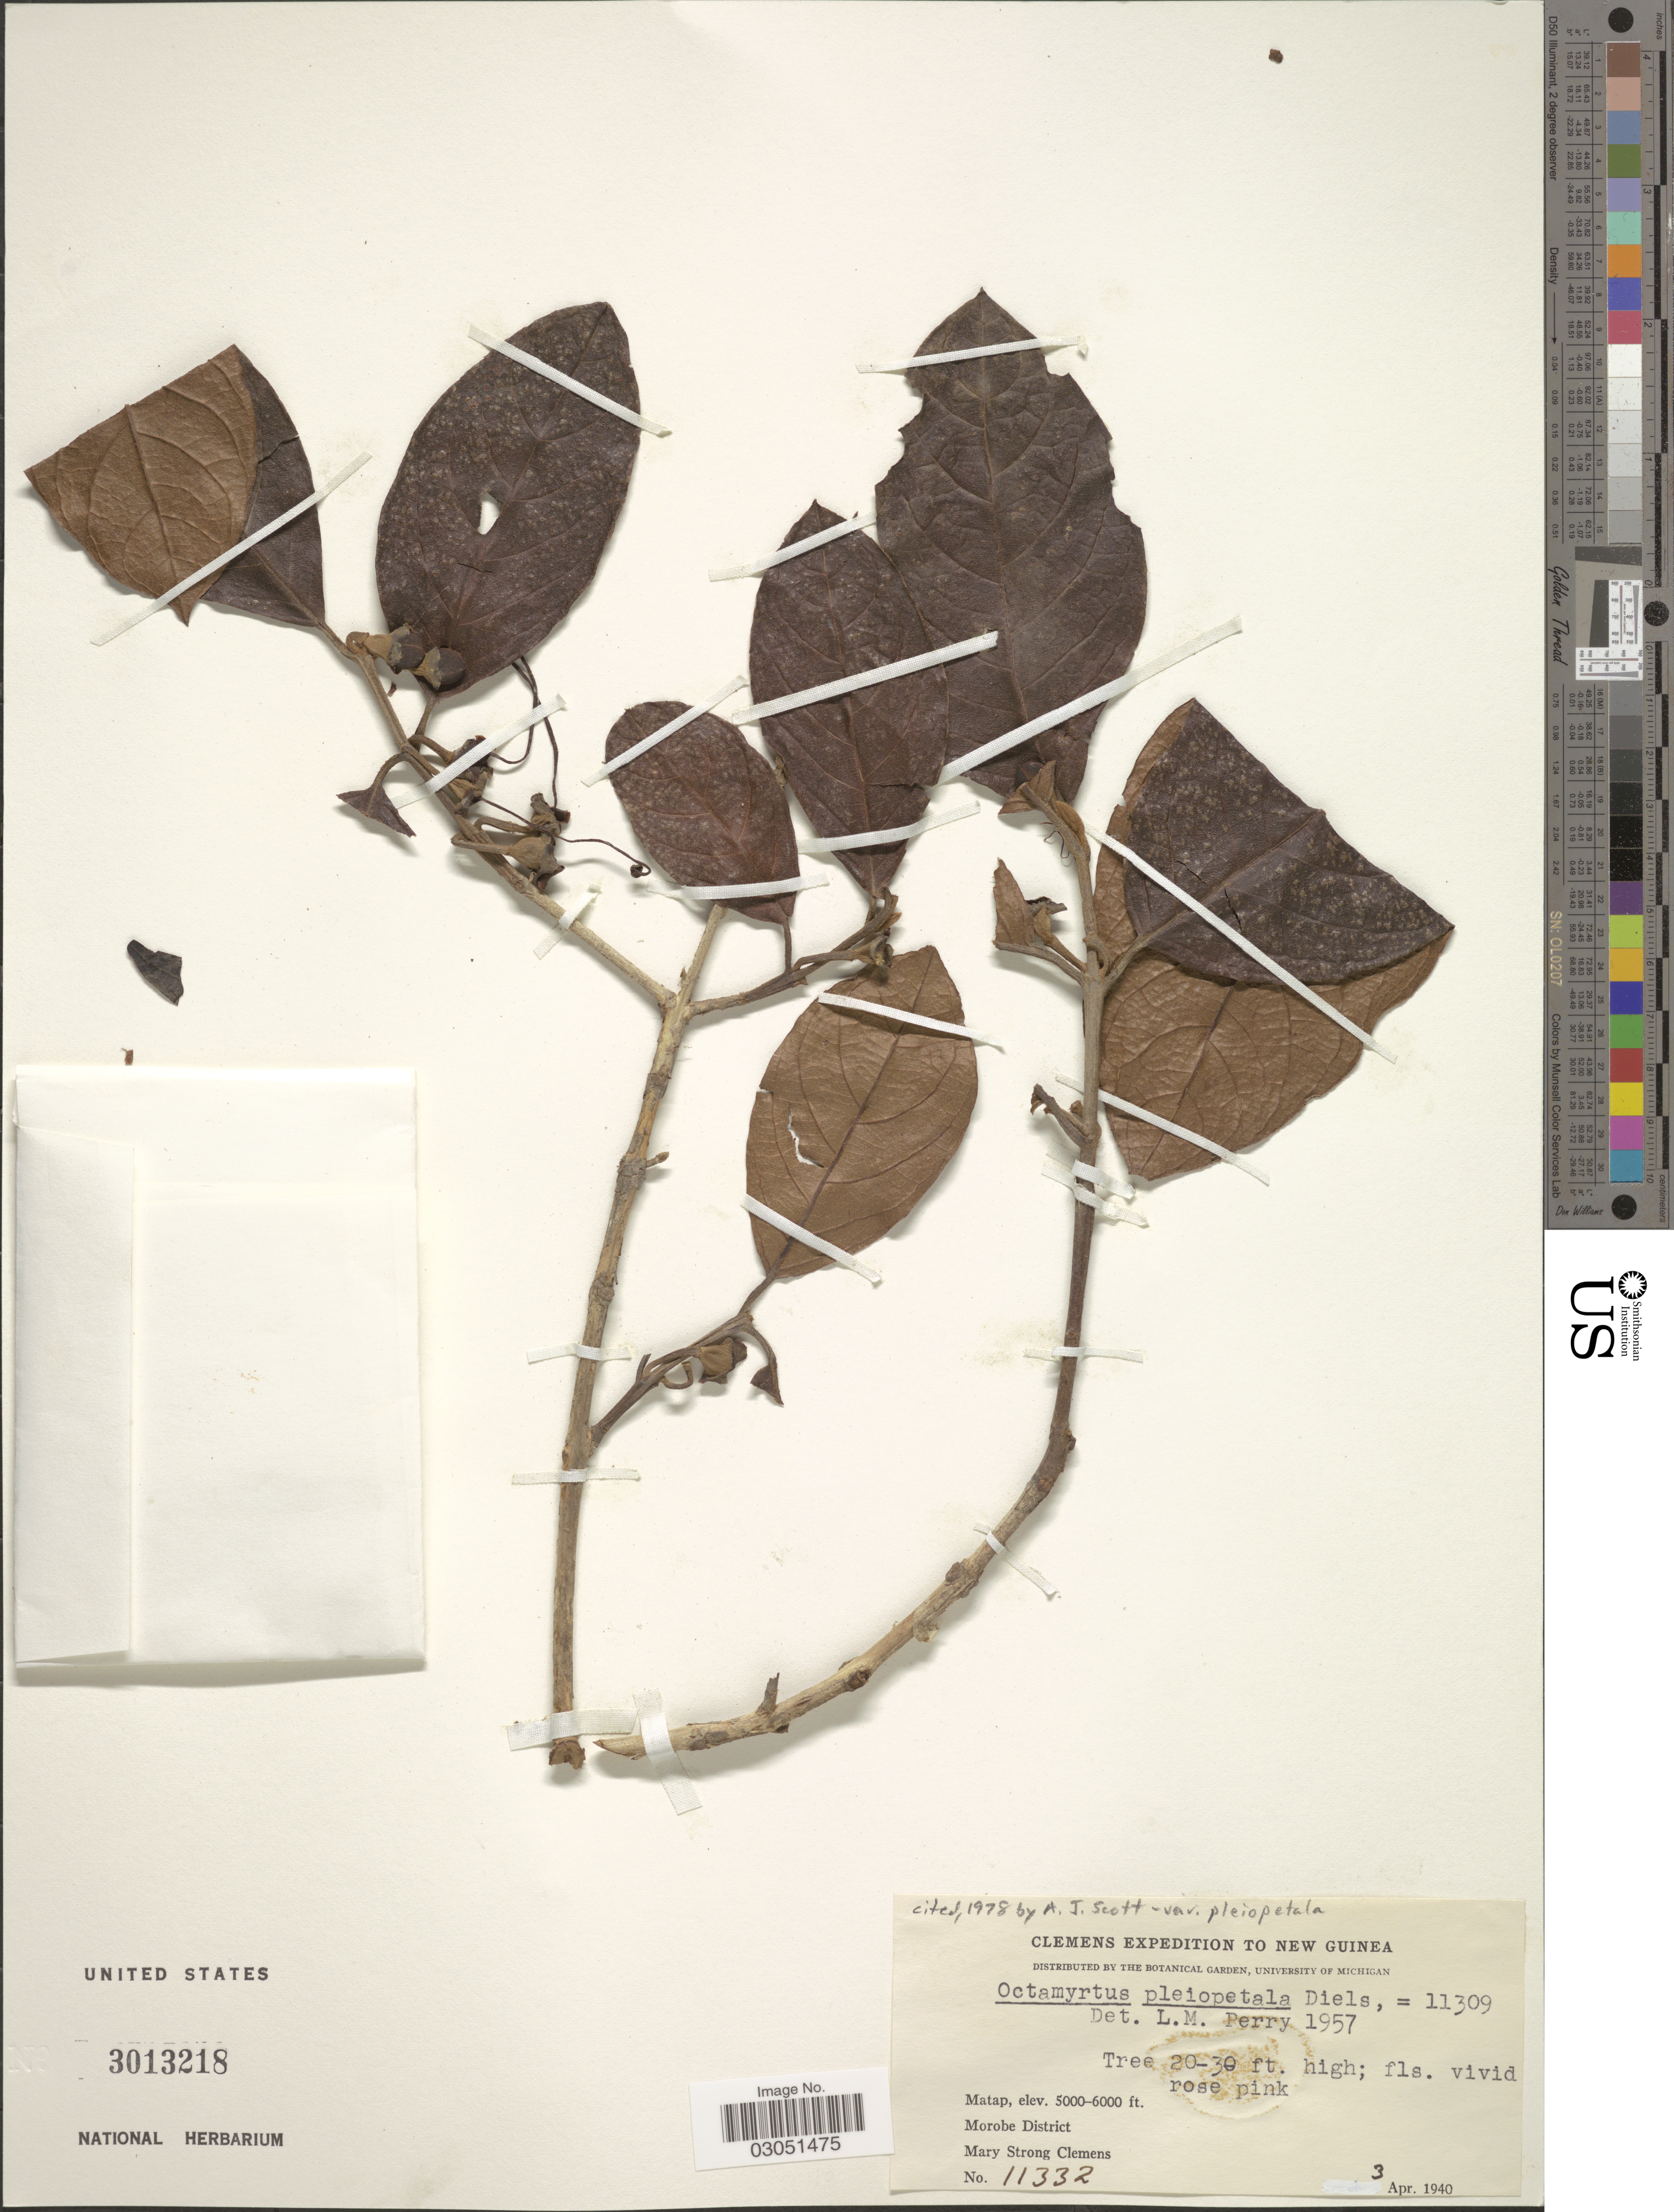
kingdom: Plantae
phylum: Tracheophyta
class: Magnoliopsida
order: Myrtales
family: Myrtaceae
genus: Octamyrtus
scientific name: Octamyrtus pleiopetala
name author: Diels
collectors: M. S. Clemens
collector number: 11332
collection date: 1940-04-03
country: Papua New Guinea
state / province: Morobe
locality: New Guinea, Matap, Morobe District.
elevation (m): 1524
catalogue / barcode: US 3013218